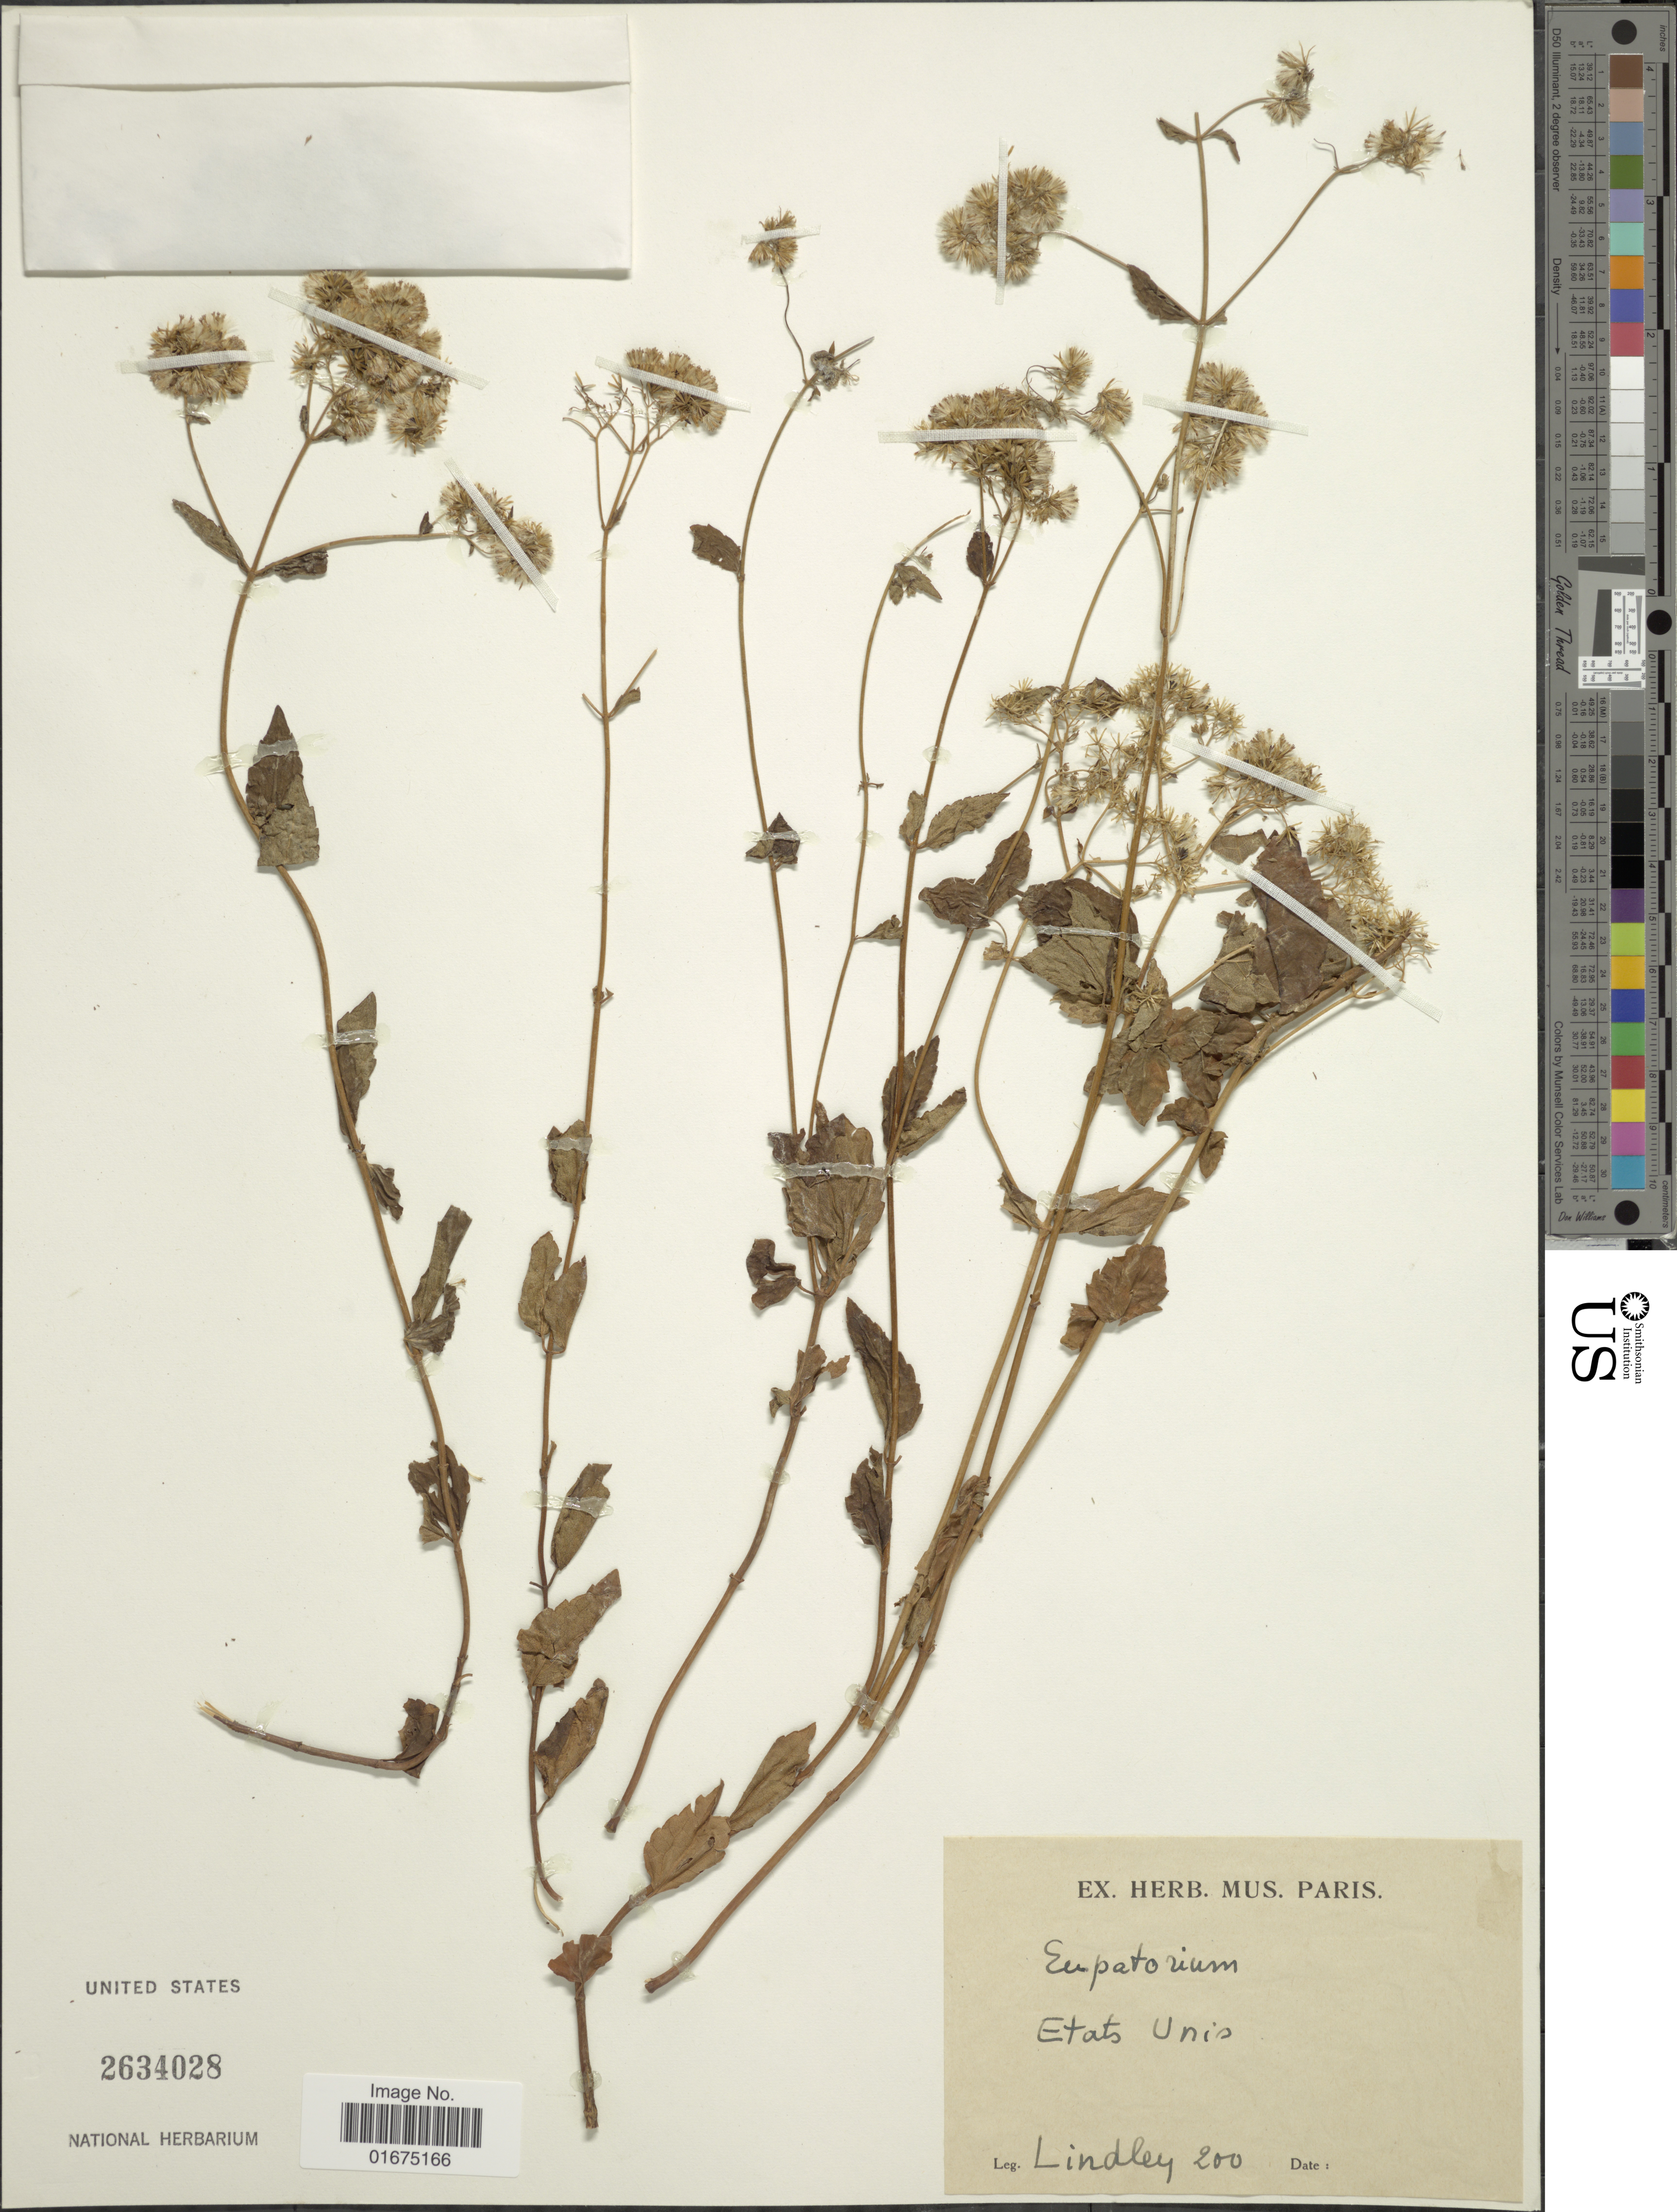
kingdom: Plantae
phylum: Tracheophyta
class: Magnoliopsida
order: Asterales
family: Asteraceae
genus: Ageratina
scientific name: Ageratina altissima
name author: (L.) R.M. King & H. Rob.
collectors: Lindley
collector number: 200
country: United States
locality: Etats Unis [unsure placement]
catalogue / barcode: US 2634028